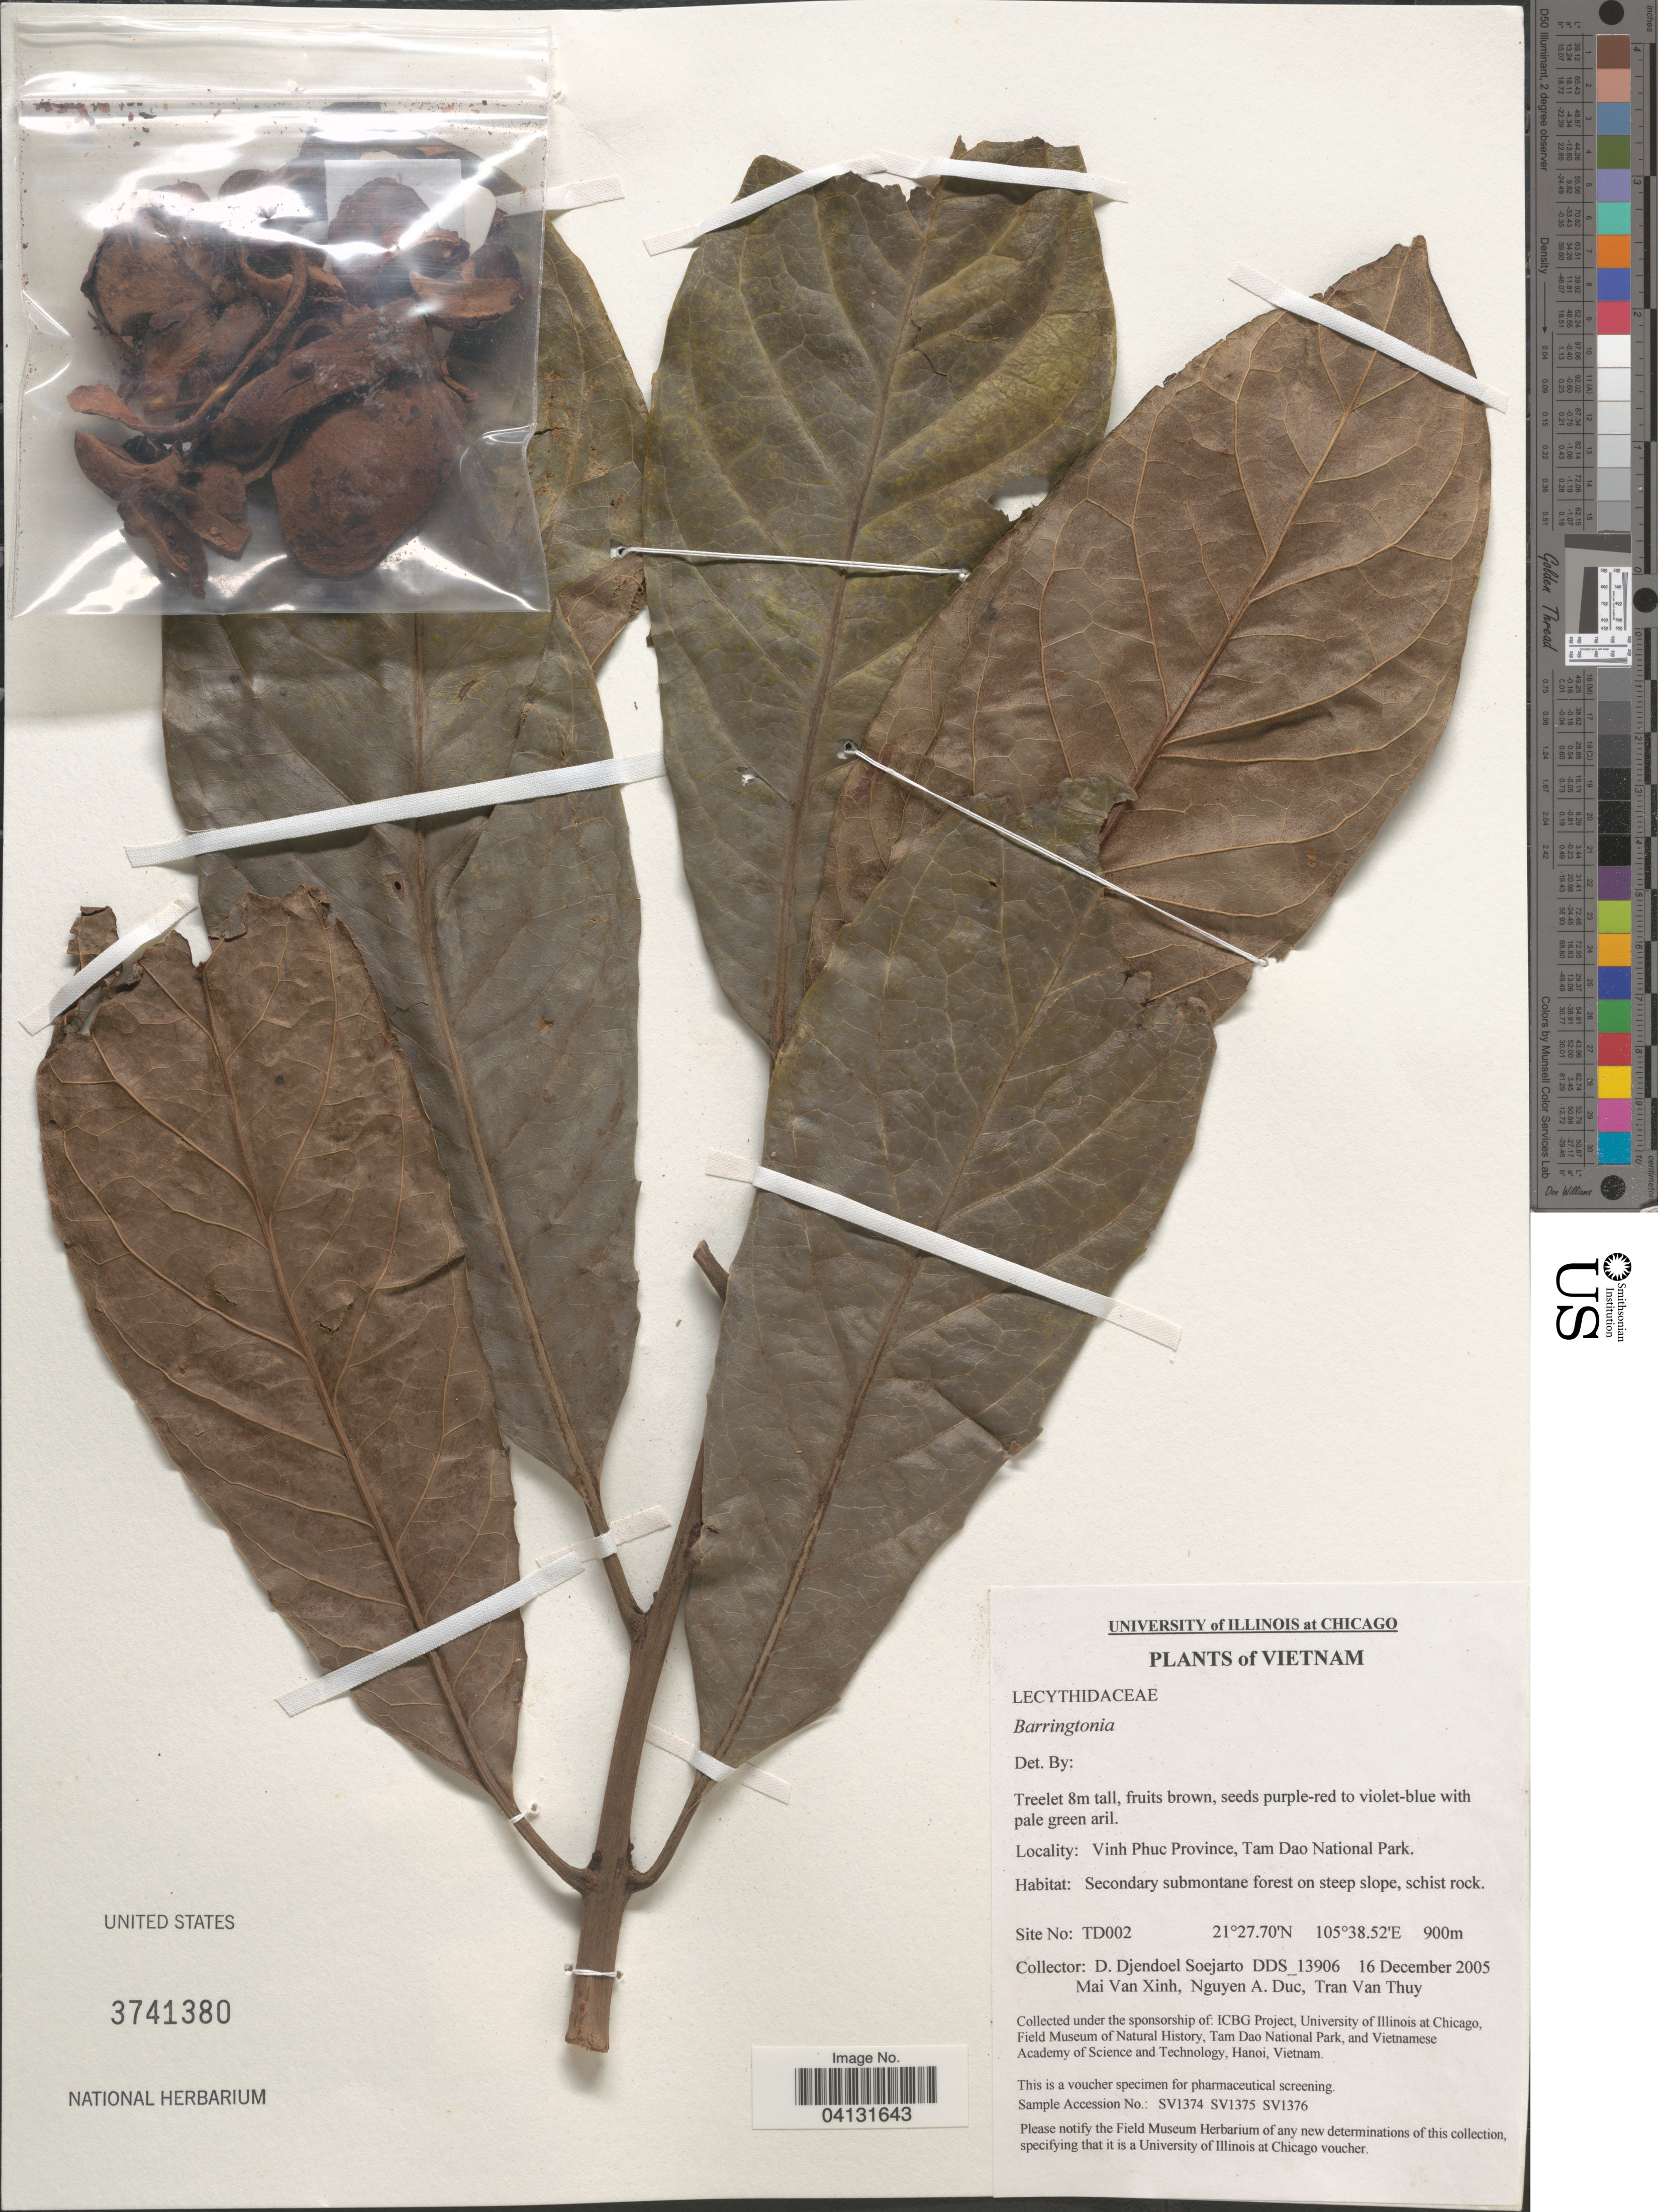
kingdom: Plantae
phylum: Tracheophyta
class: Magnoliopsida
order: Ericales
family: Lecythidaceae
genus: Barringtonia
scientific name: Barringtonia sp.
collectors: D. D. Soejarto, M. Xinh, N. Duc & T. Thuy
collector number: DDS13906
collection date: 2005-12-16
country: Vietnam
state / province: Vinh Phuc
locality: Tam Dao National Park. Site No: TD002.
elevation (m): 900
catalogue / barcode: US 3741380